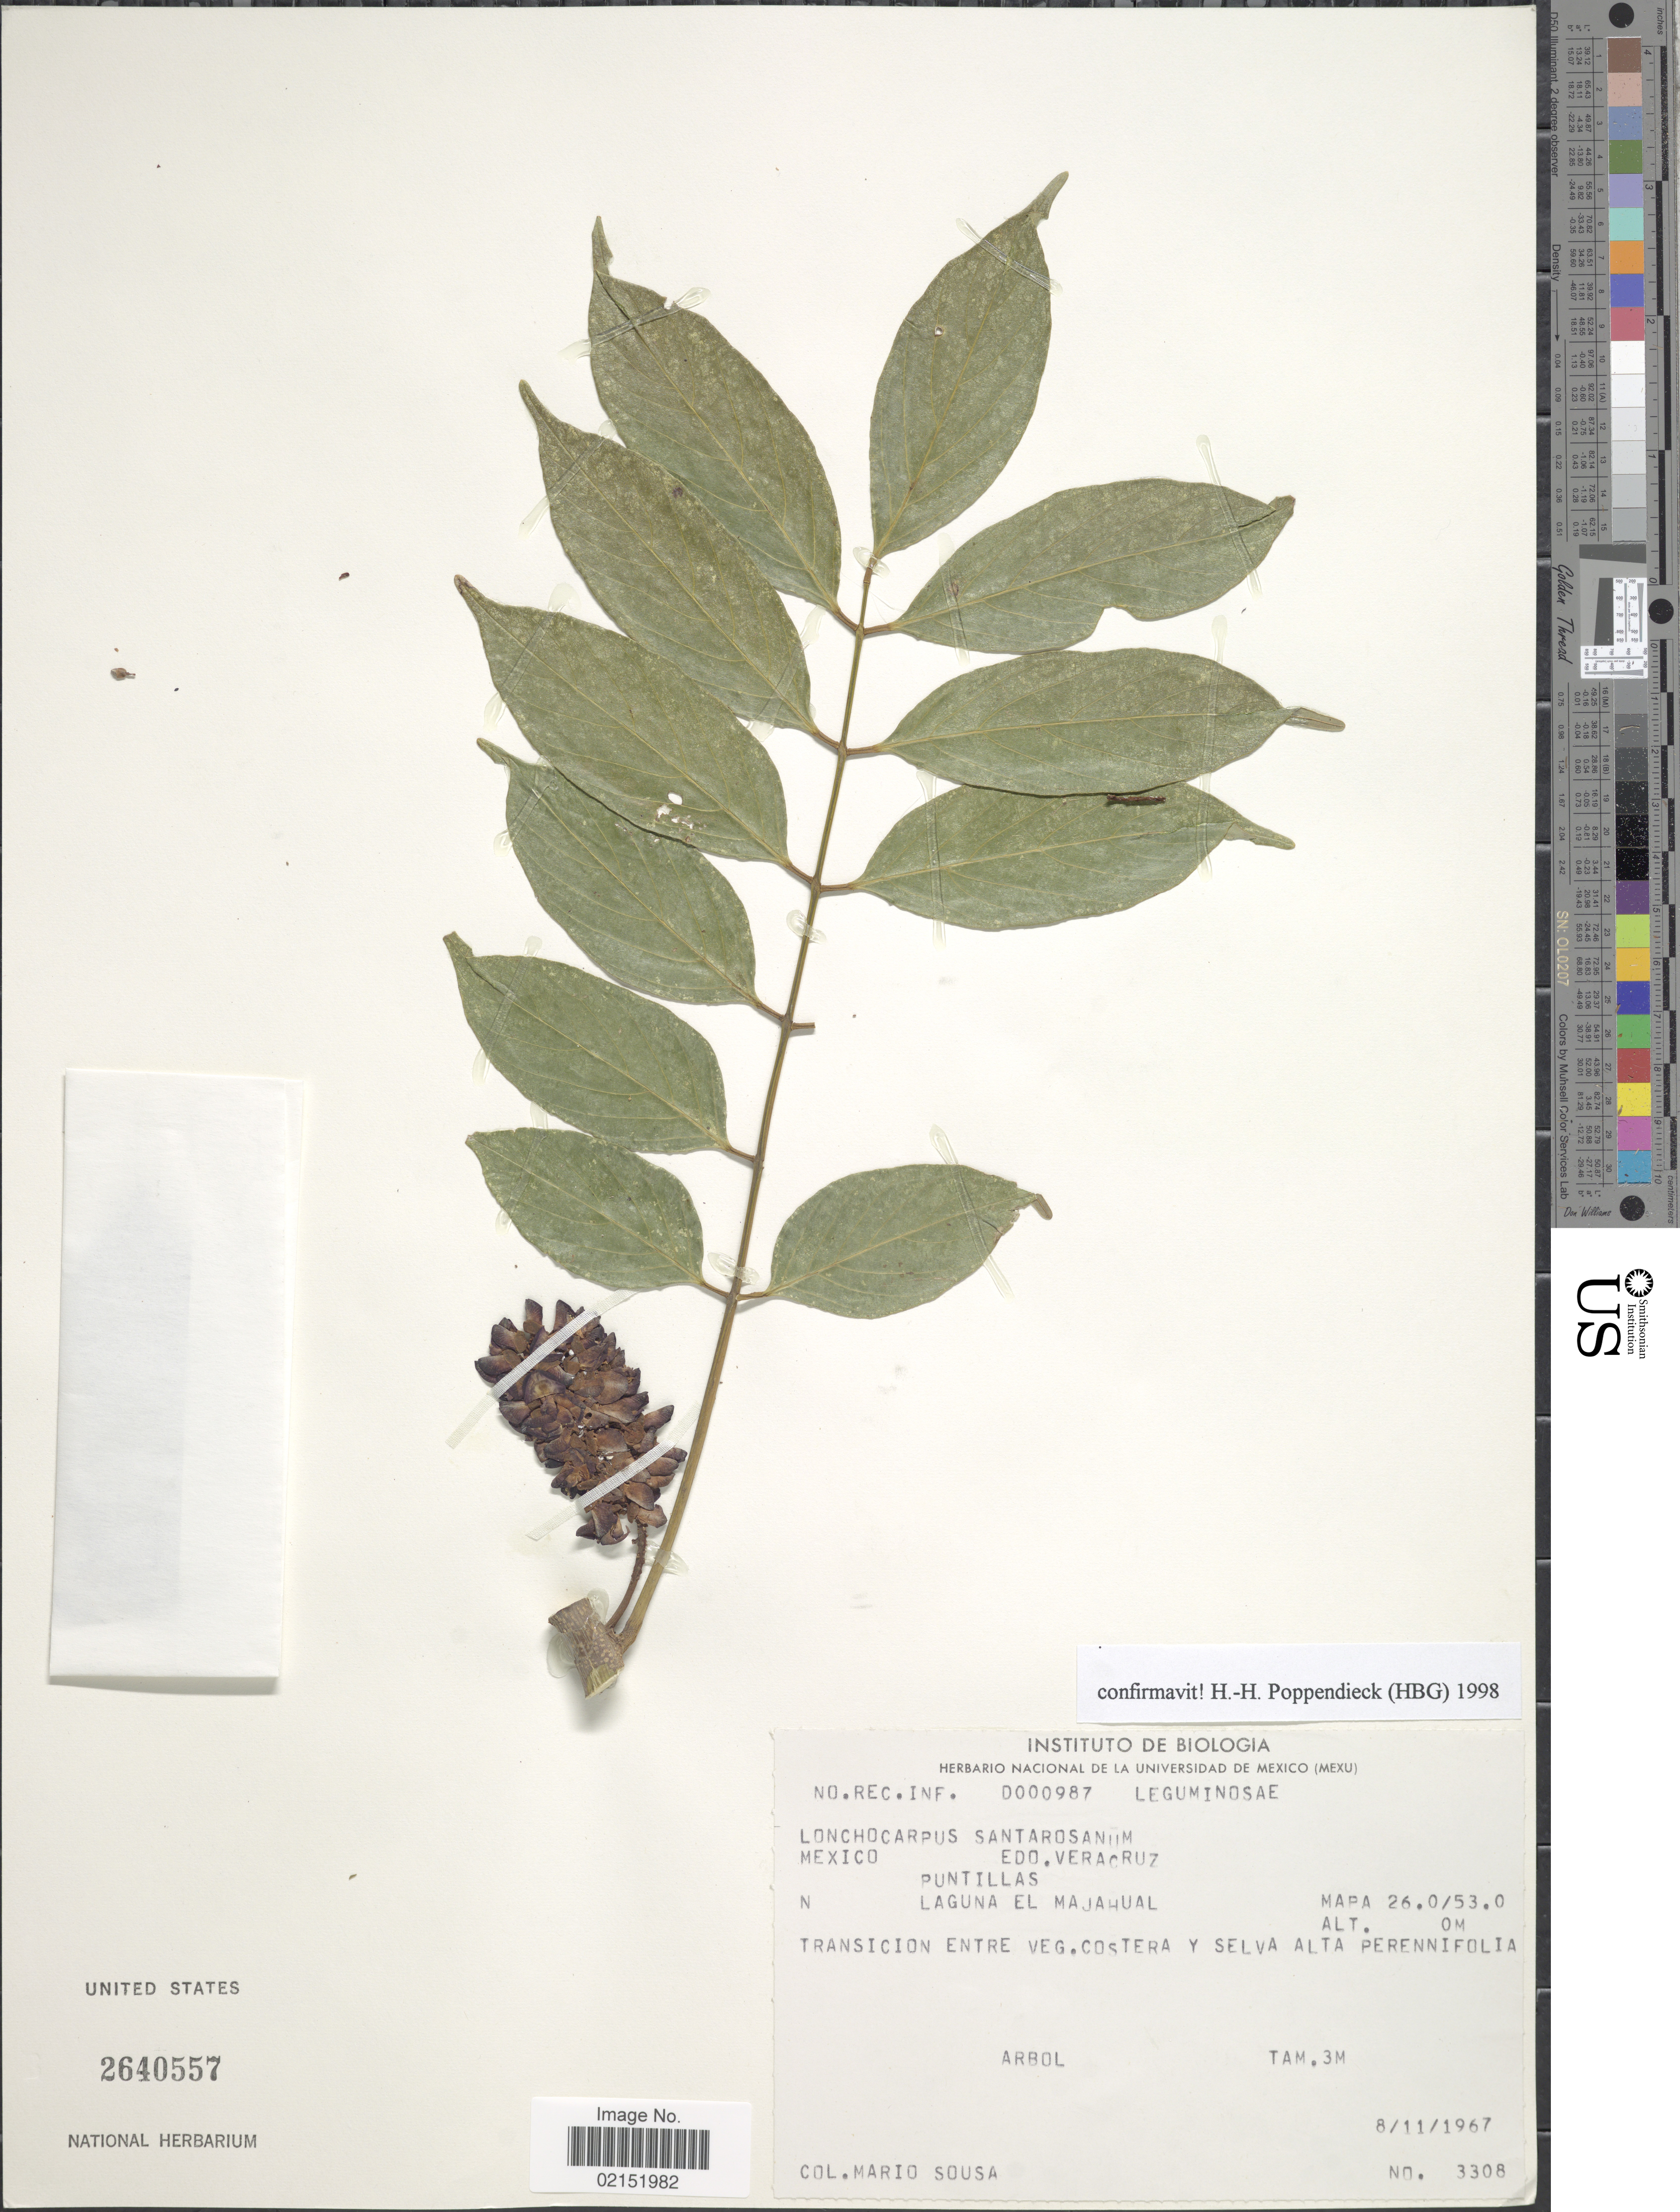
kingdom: Plantae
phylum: Tracheophyta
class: Magnoliopsida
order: Fabales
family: Fabaceae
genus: Lonchocarpus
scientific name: Lonchocarpus santarosanus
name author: Donn. Sm.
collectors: M. Sousa S.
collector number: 3308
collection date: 1967-11-08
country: Mexico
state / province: Veracruz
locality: Puntillas, Laguna el Majahual, Mapa 26.0/53.0, Transicion Entre veg. Costera y selva alta Perennifolia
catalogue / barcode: US 2640557